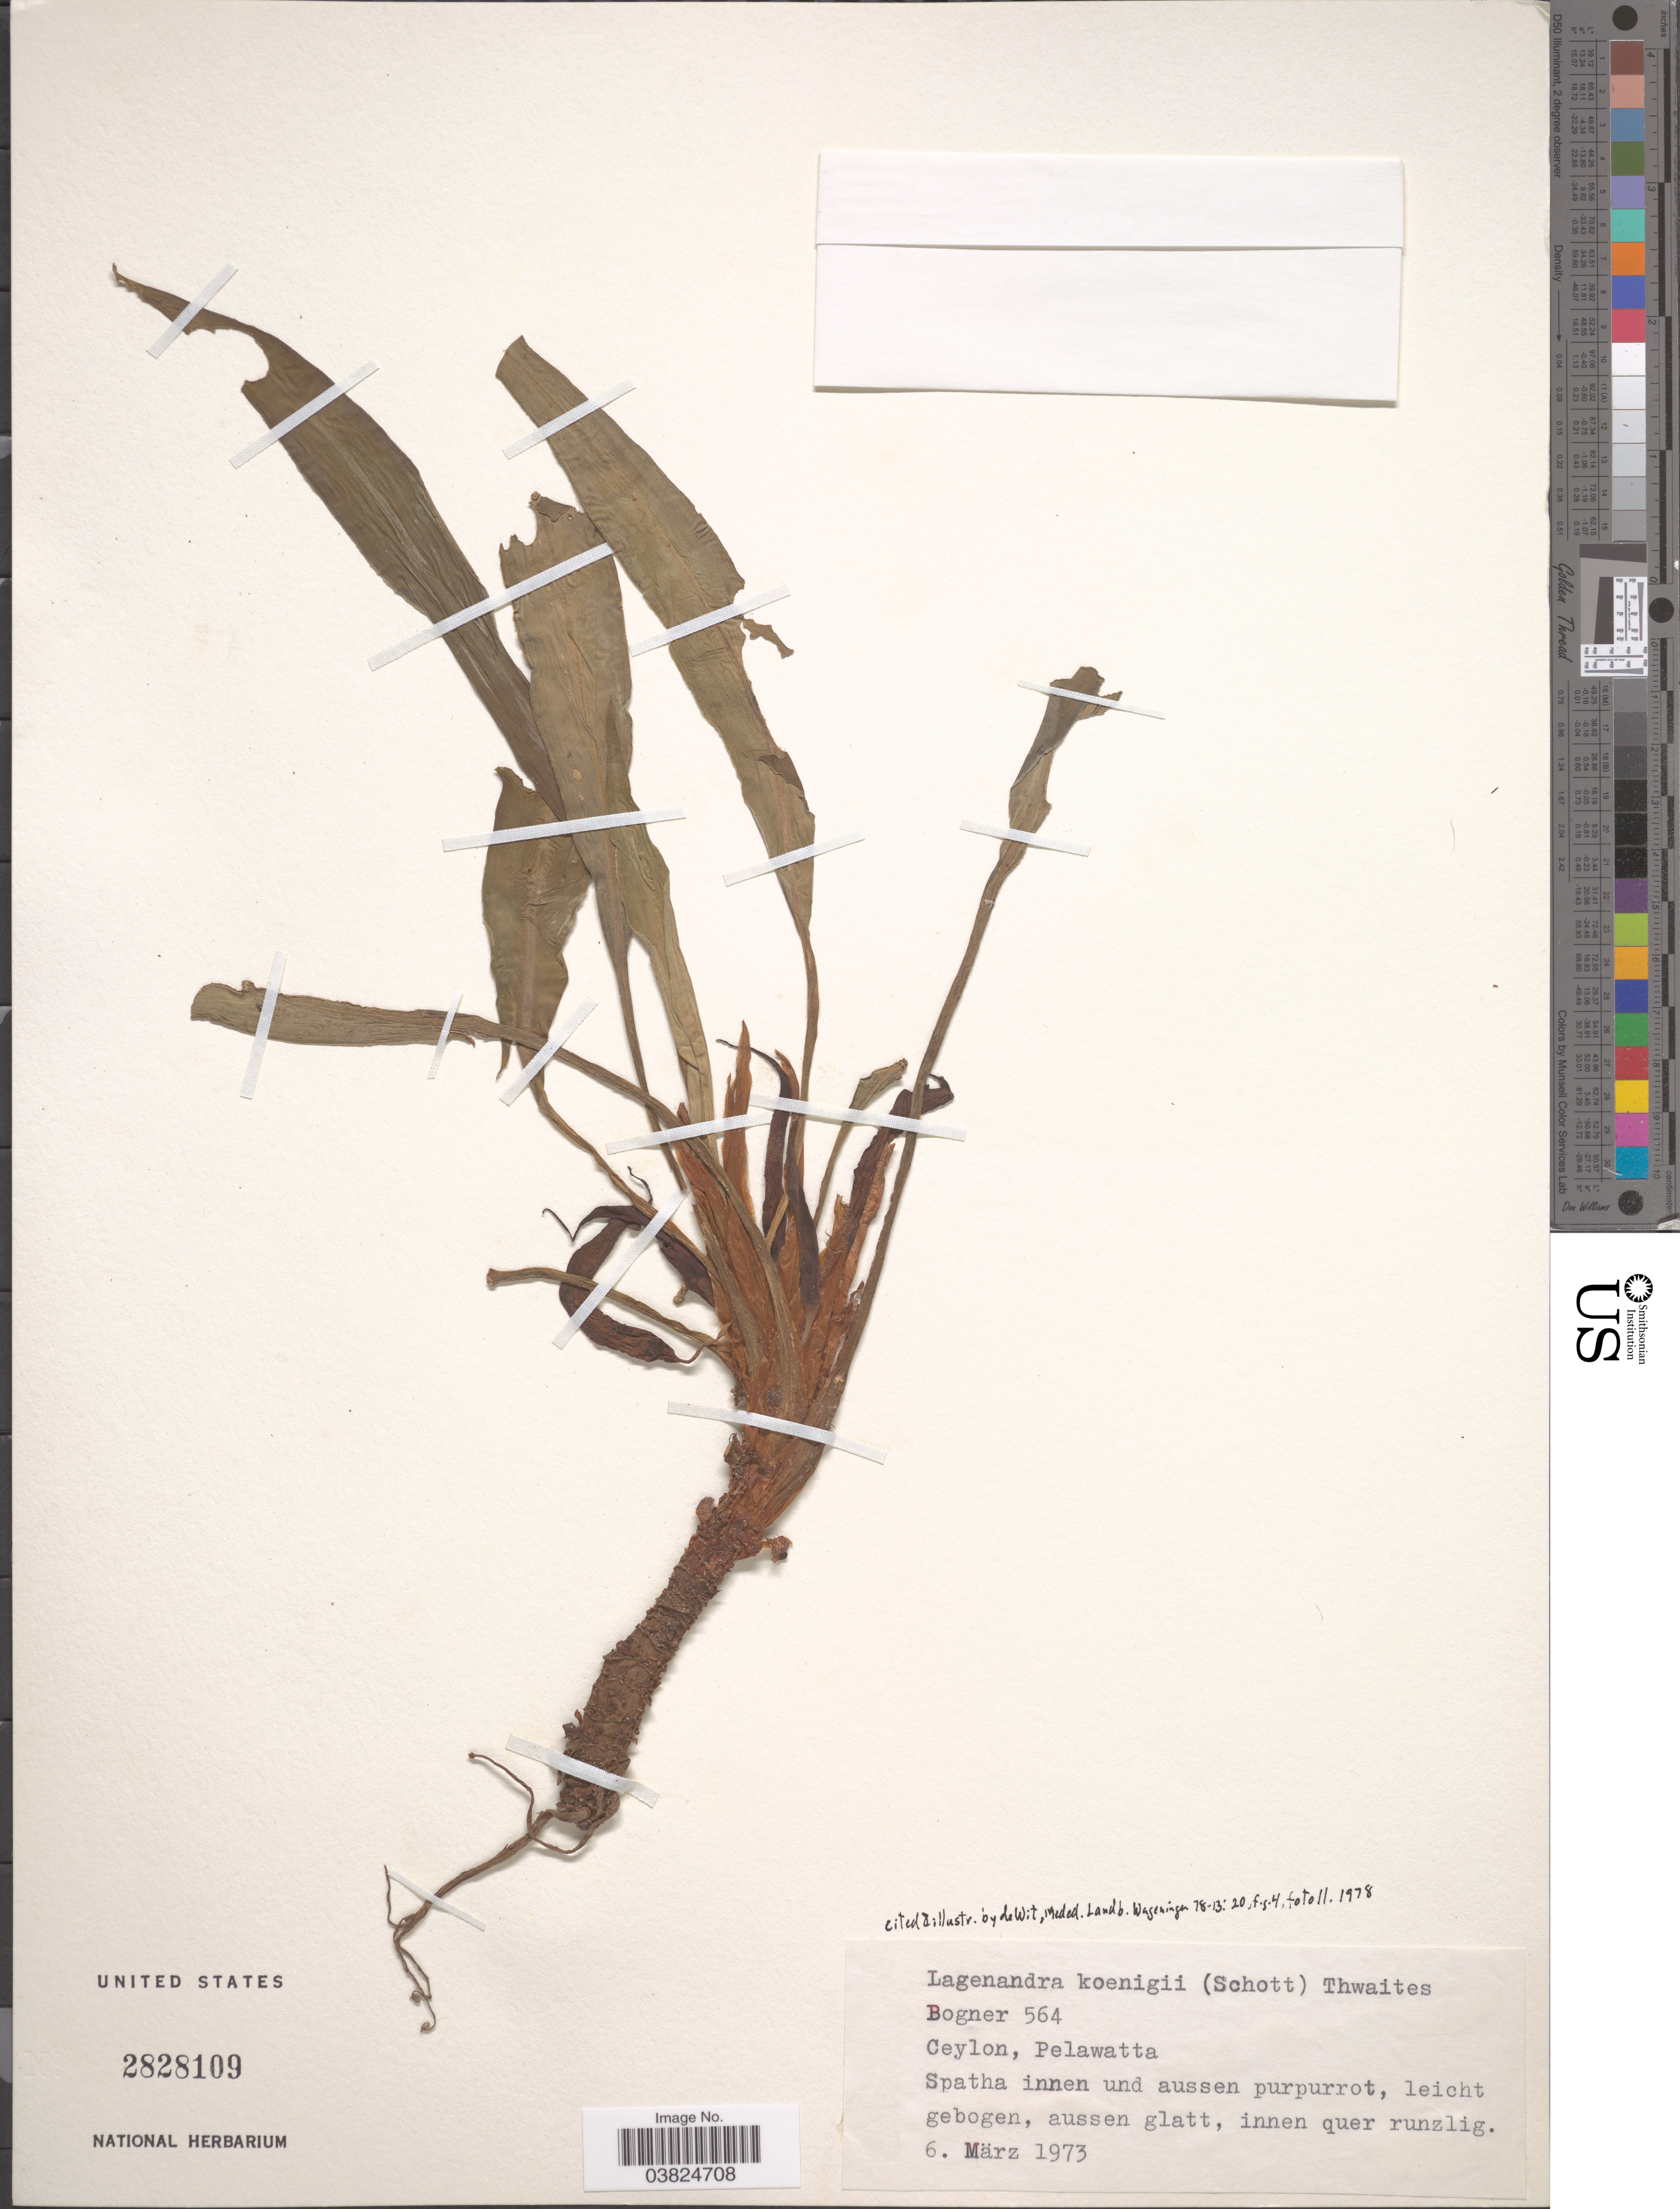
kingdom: Plantae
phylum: Tracheophyta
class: Liliopsida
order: Alismatales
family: Araceae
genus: Lagenandra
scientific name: Lagenandra koenigii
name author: (Schott) Thwaites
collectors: Bogner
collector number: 564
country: Sri Lanka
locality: Ceylon, Pelawatta.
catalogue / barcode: US 2828109